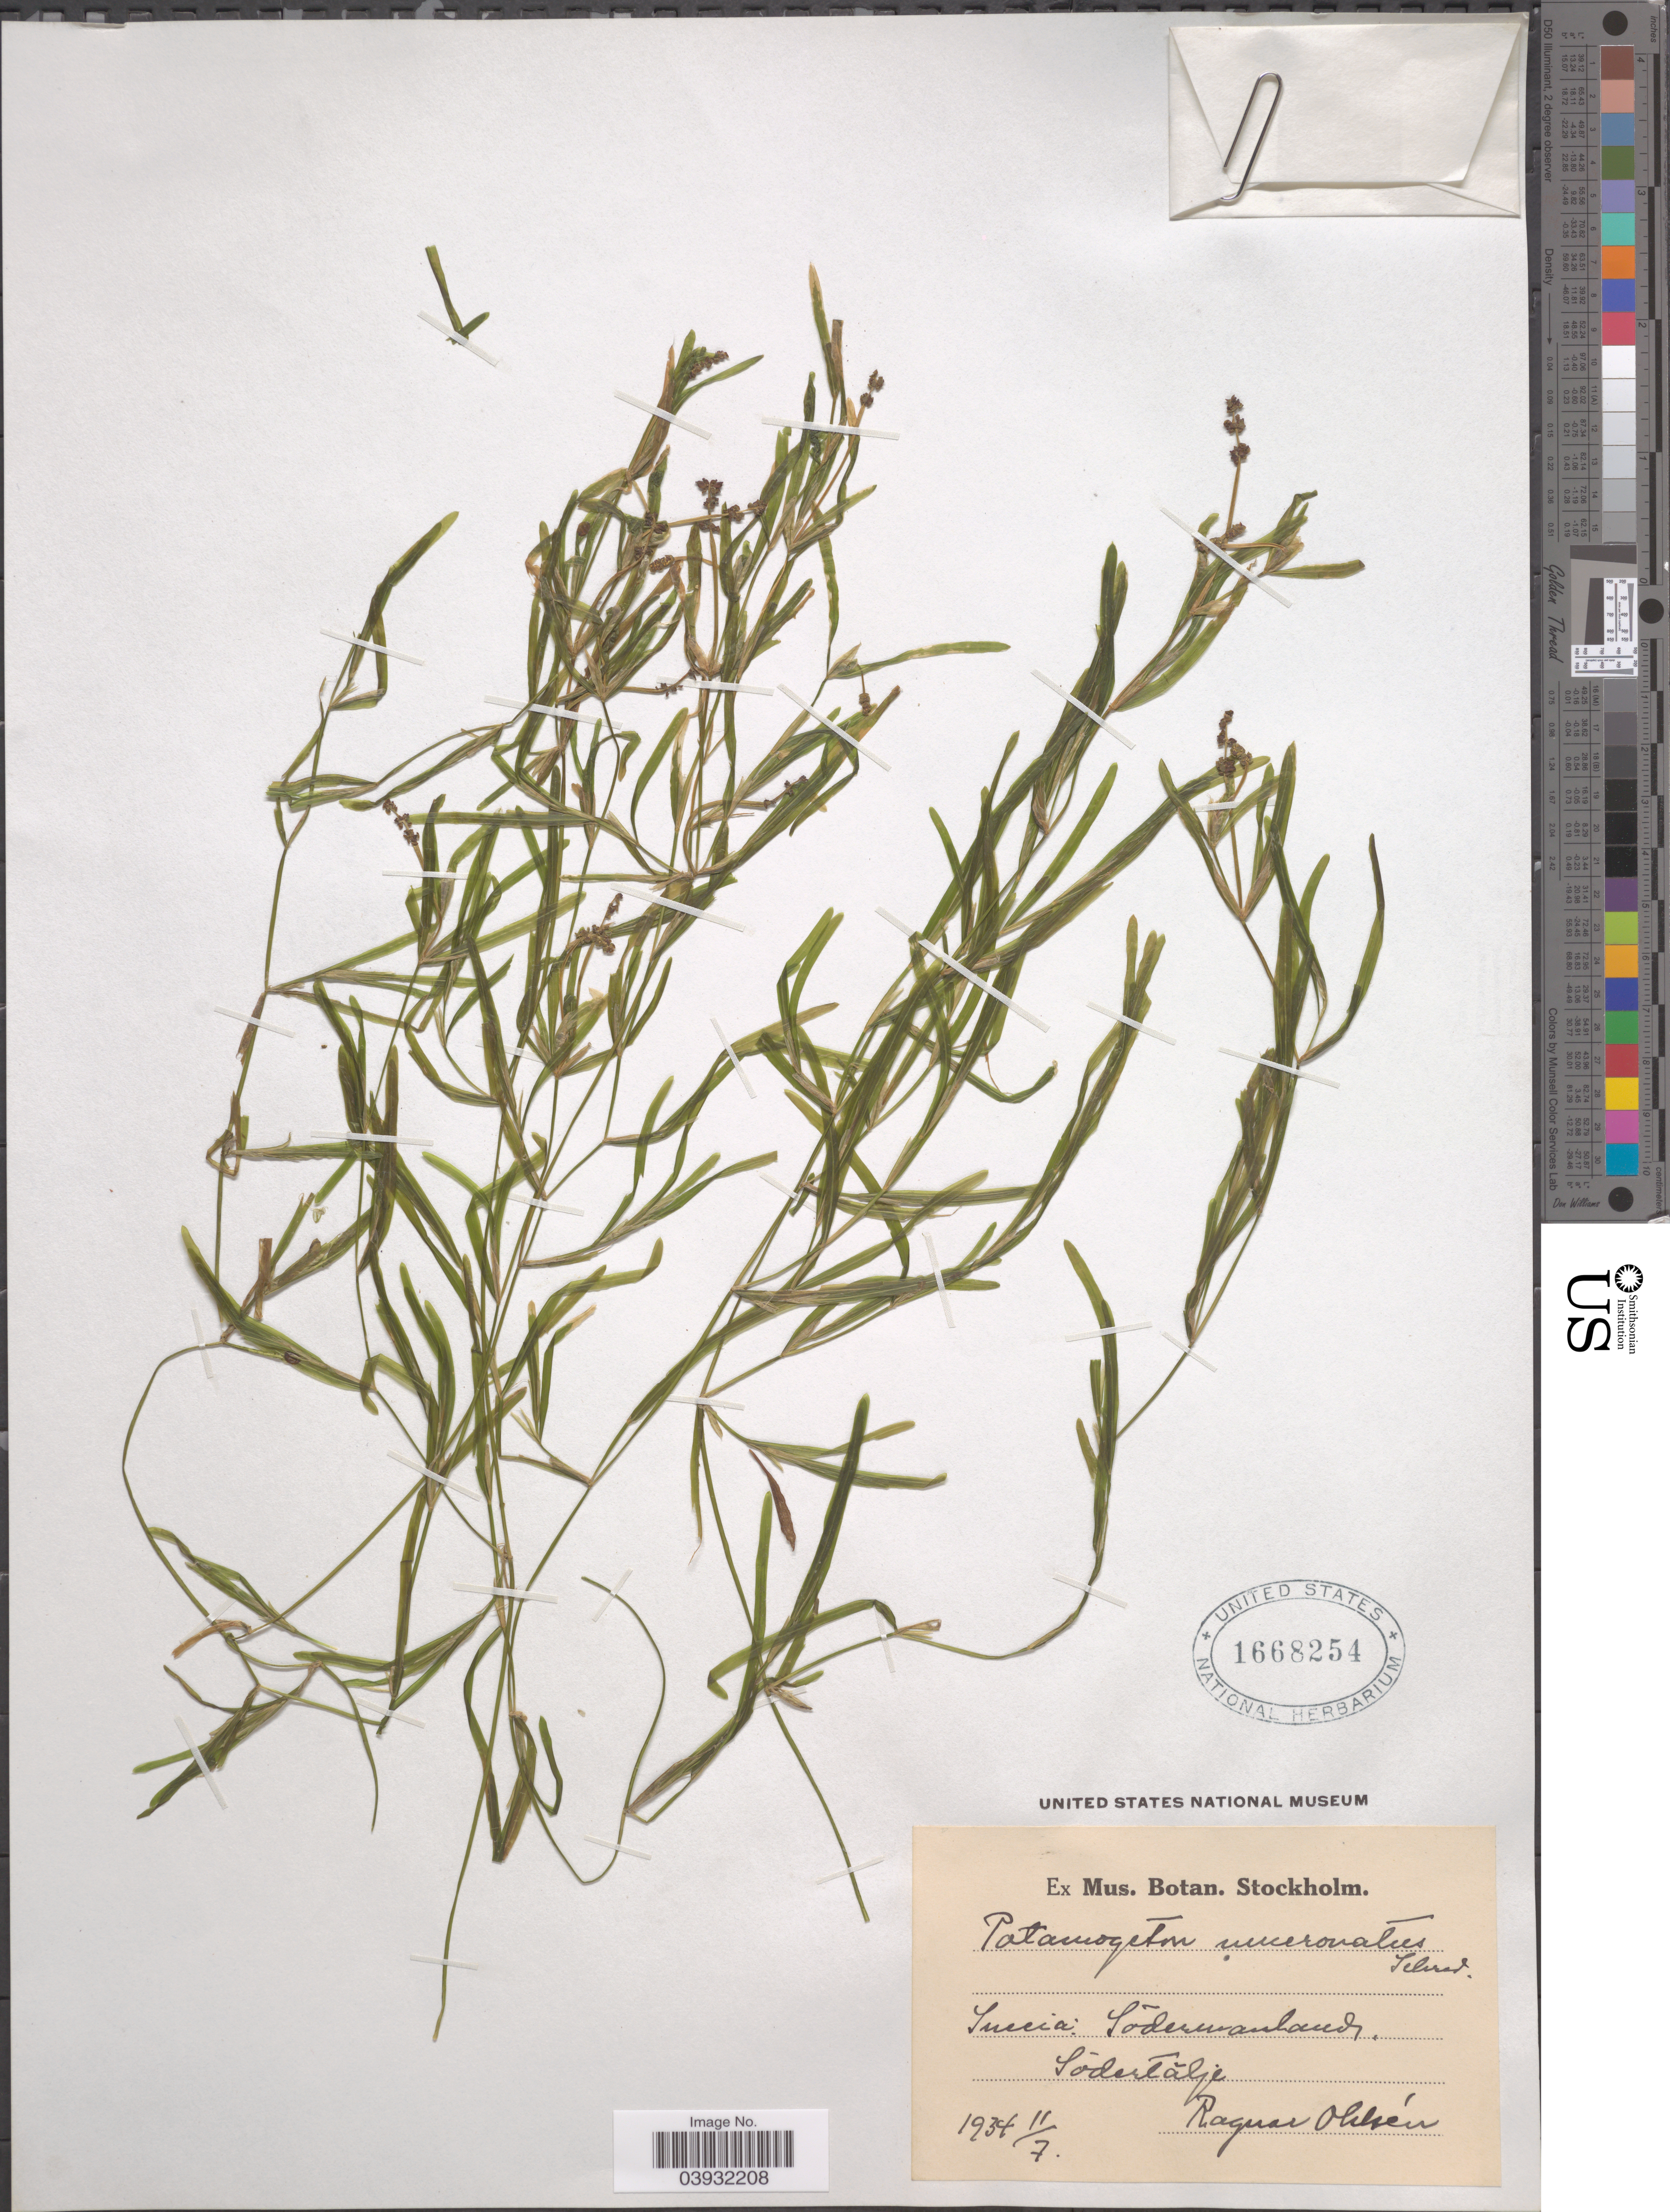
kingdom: Plantae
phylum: Tracheophyta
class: Liliopsida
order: Alismatales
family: Potamogetonaceae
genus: Potamogeton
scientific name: Potamogeton mucronatus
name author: Schrad. ex Sond.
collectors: R. Ohlsén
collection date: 1934-07-11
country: Sweden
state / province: Sodermanland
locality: Suecia: Sodermanlands, Sodertalje.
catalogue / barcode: US 1668254